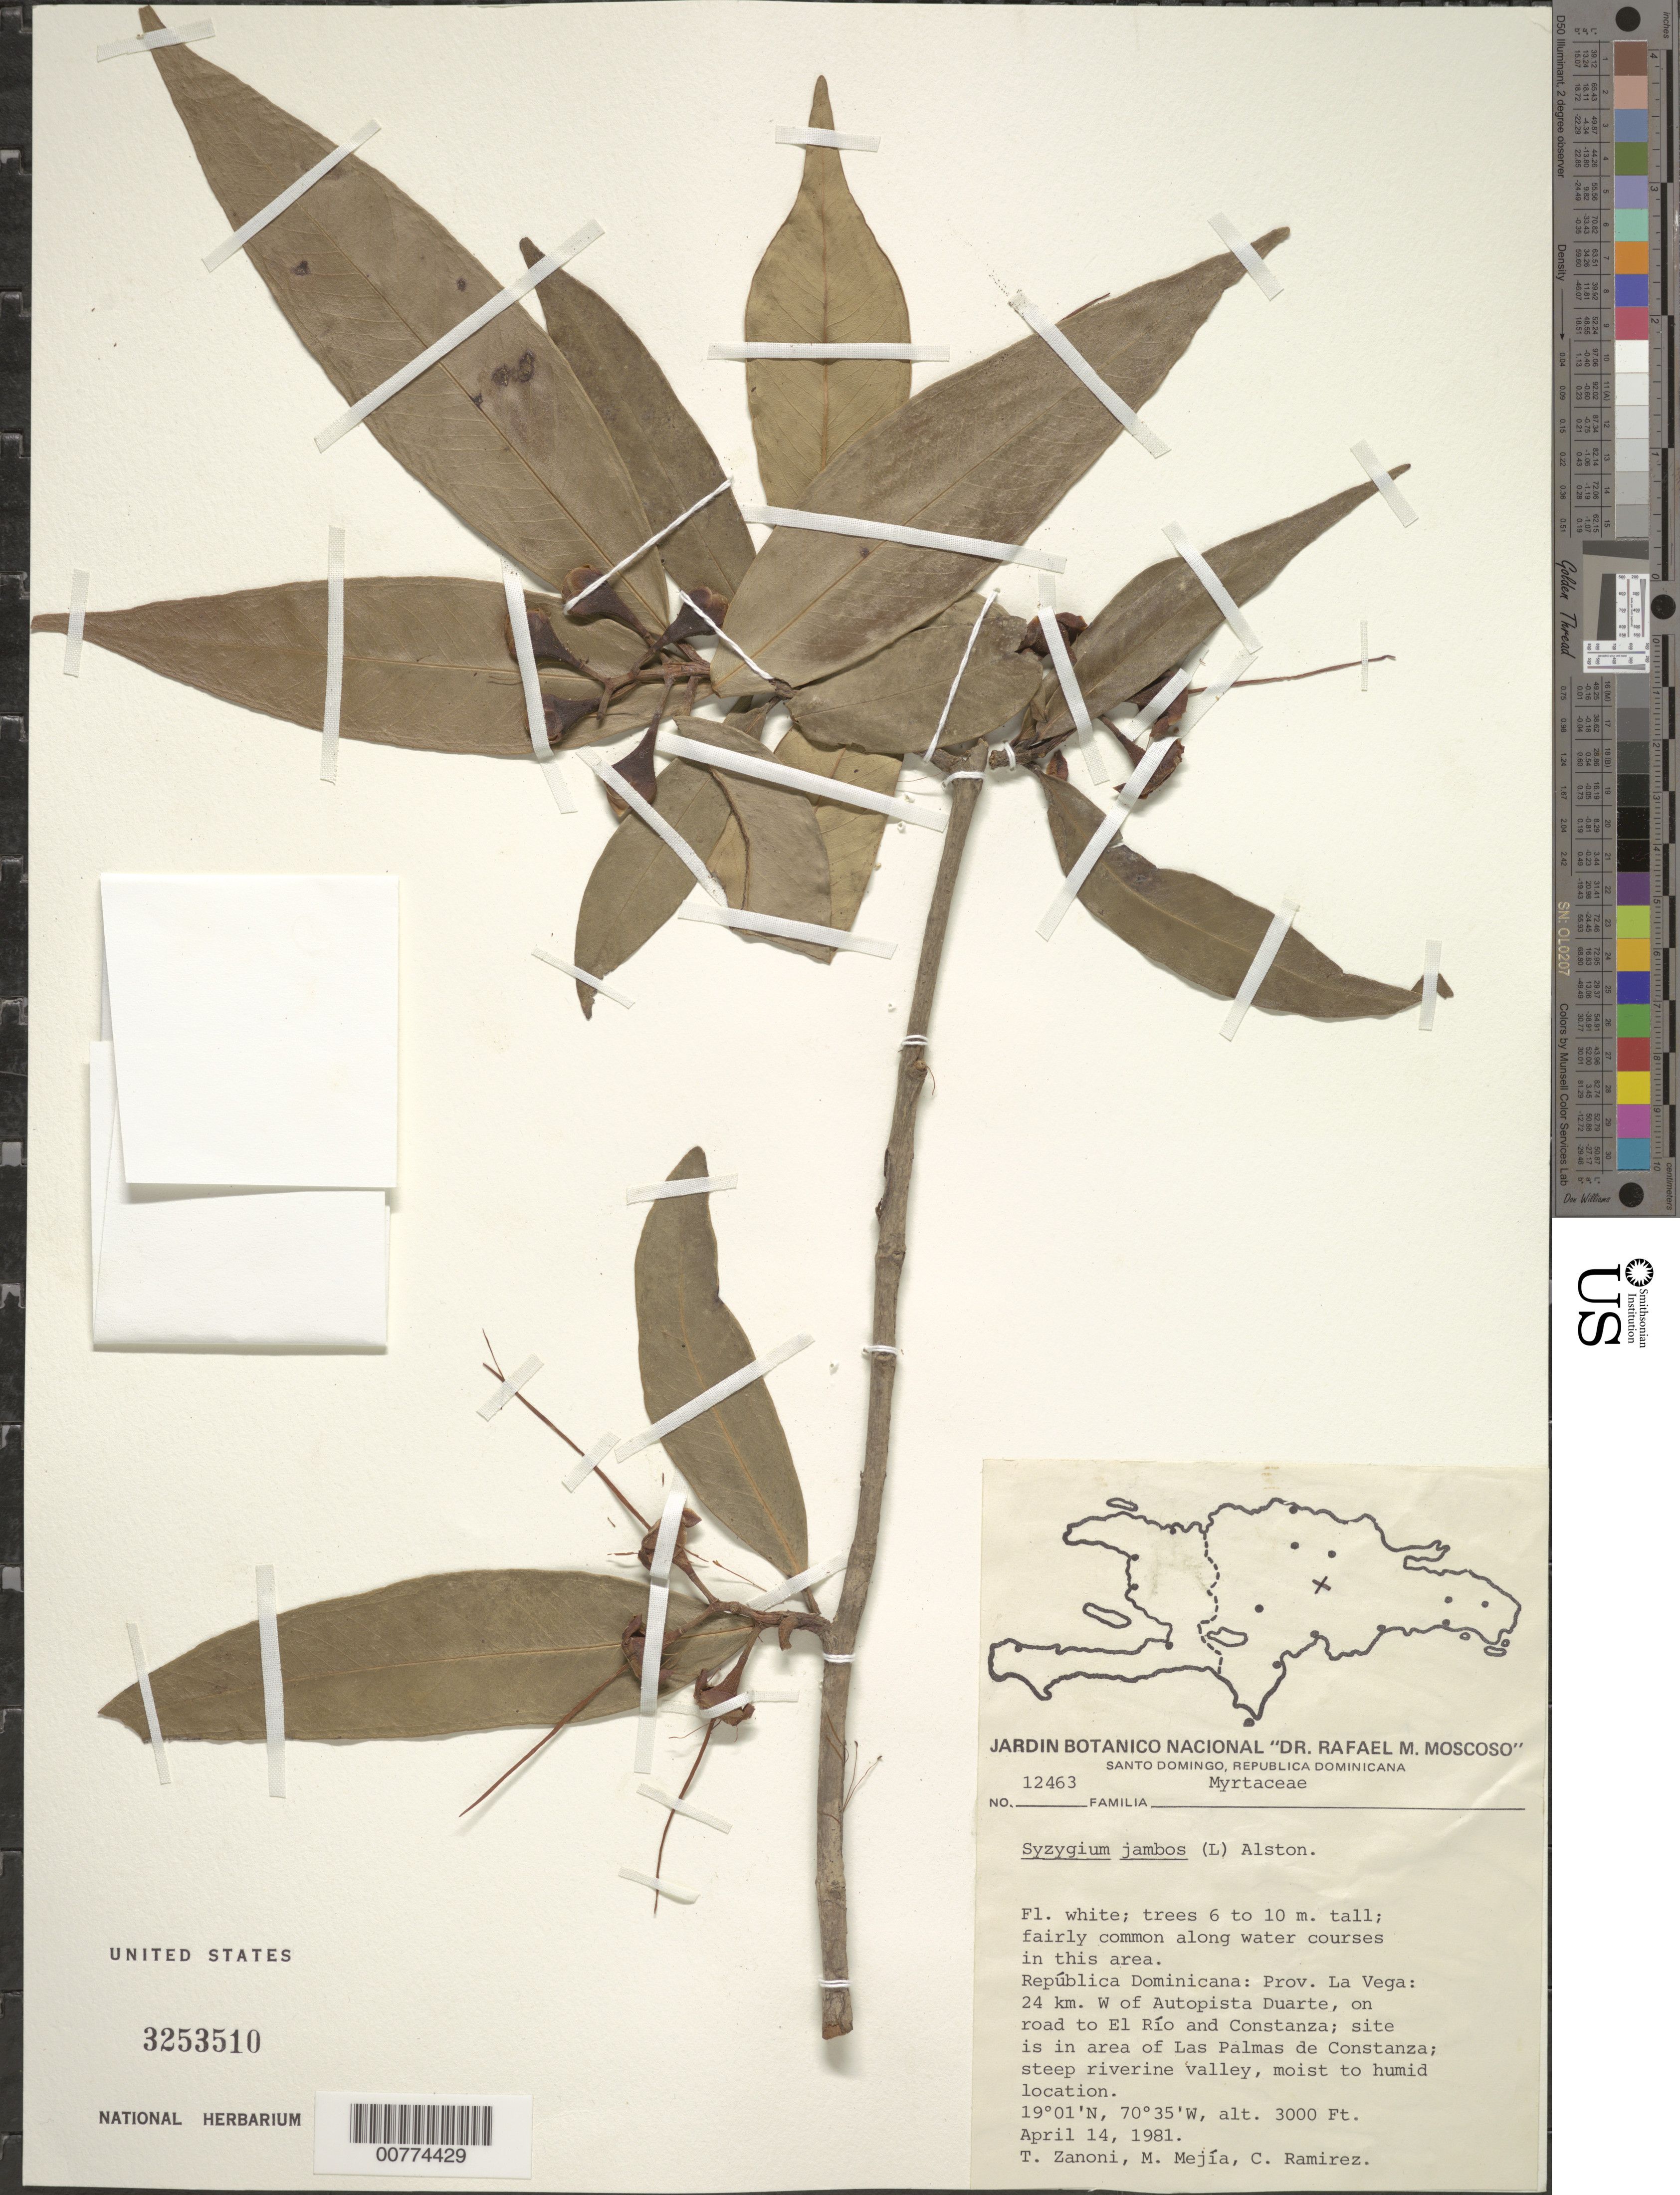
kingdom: Plantae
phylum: Tracheophyta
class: Magnoliopsida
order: Myrtales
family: Myrtaceae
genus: Syzygium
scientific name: Syzygium jambos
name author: (L.) Alston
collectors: T. A. Zanoni, M. Mejia & C. Ramirez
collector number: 12463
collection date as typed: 14 Apr 1981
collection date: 1981-04-14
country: Dominican Republic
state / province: La Vega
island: Hispaniola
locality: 24 km W of Highway Duarte, on road to El Río and Constanza, site is in area of Las Palmas de Constanza.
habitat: Steep riverine valley, moist to humid location.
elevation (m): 914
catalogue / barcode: US 3253510